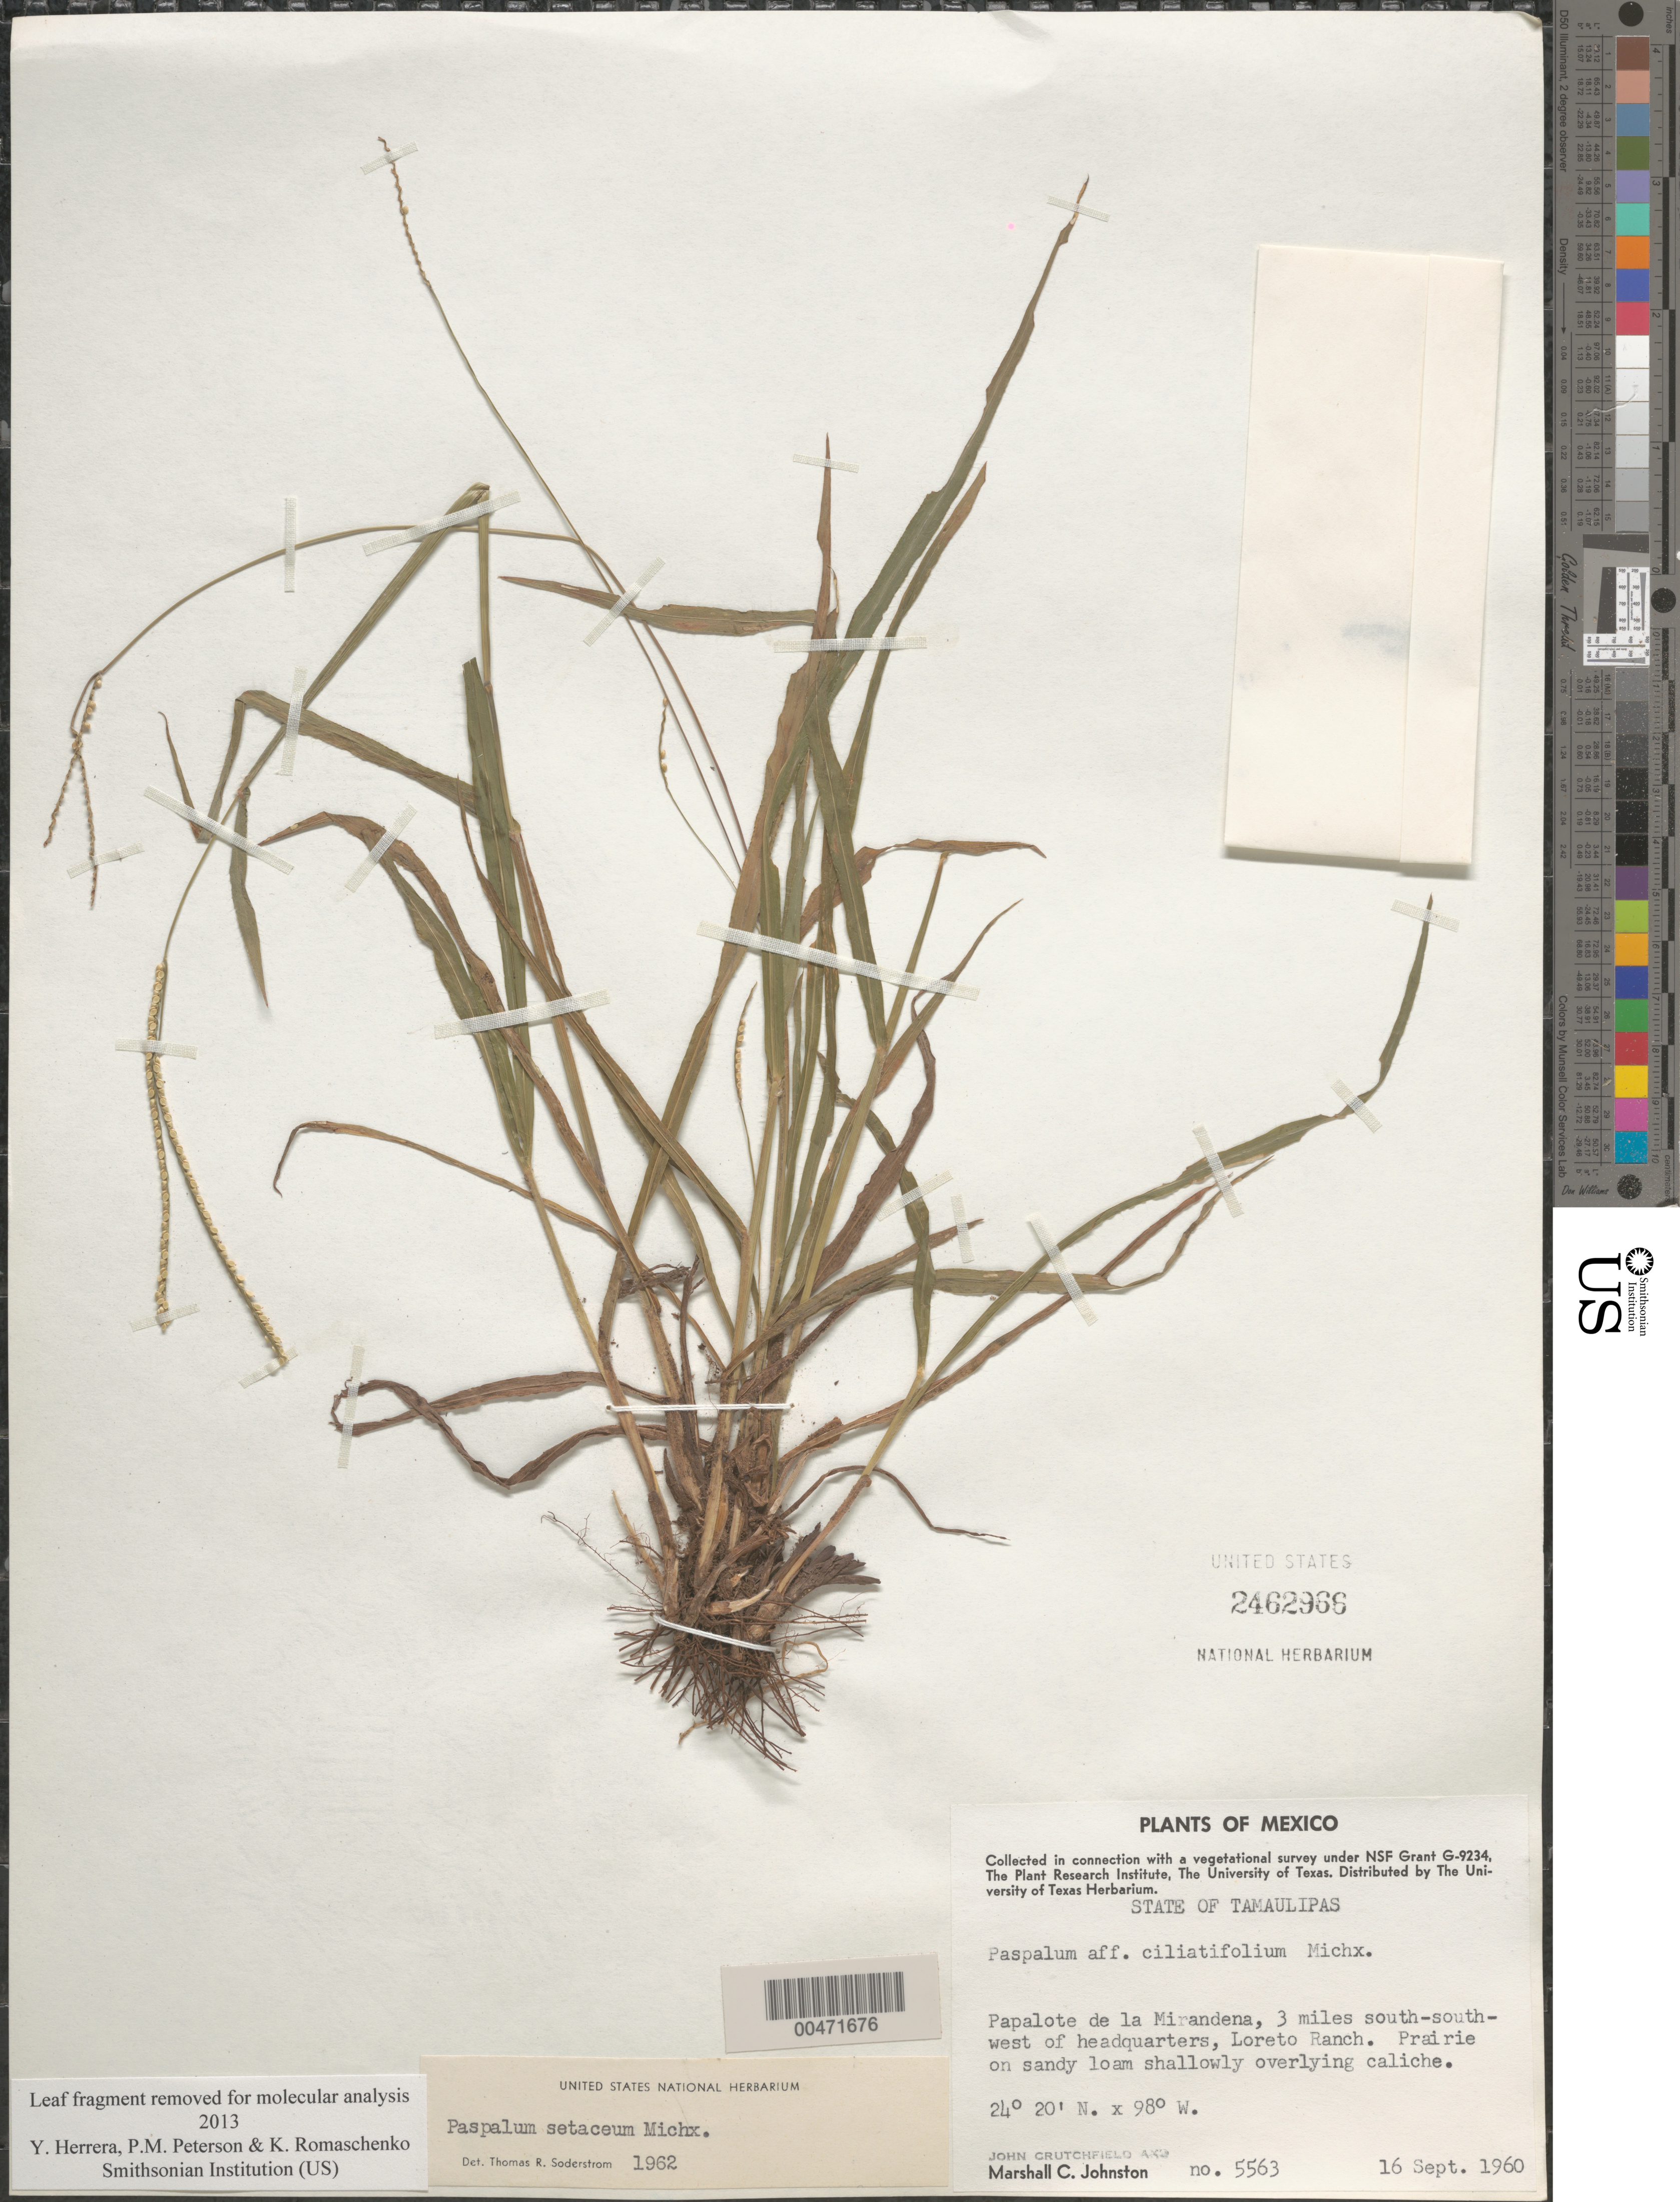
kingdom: Plantae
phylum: Tracheophyta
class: Liliopsida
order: Poales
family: Poaceae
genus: Paspalum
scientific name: Paspalum setaceum var. stramineum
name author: (Nash) D.J. Banks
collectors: J. Crutchfield & M. Johnston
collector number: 5563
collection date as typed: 16 Sep 1960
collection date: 1960-09-16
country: Mexico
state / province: Tamaulipas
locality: Papalote de la Mirandena, 3 mi SSW of headquarters, Loreto Ranch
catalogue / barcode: US 2462966